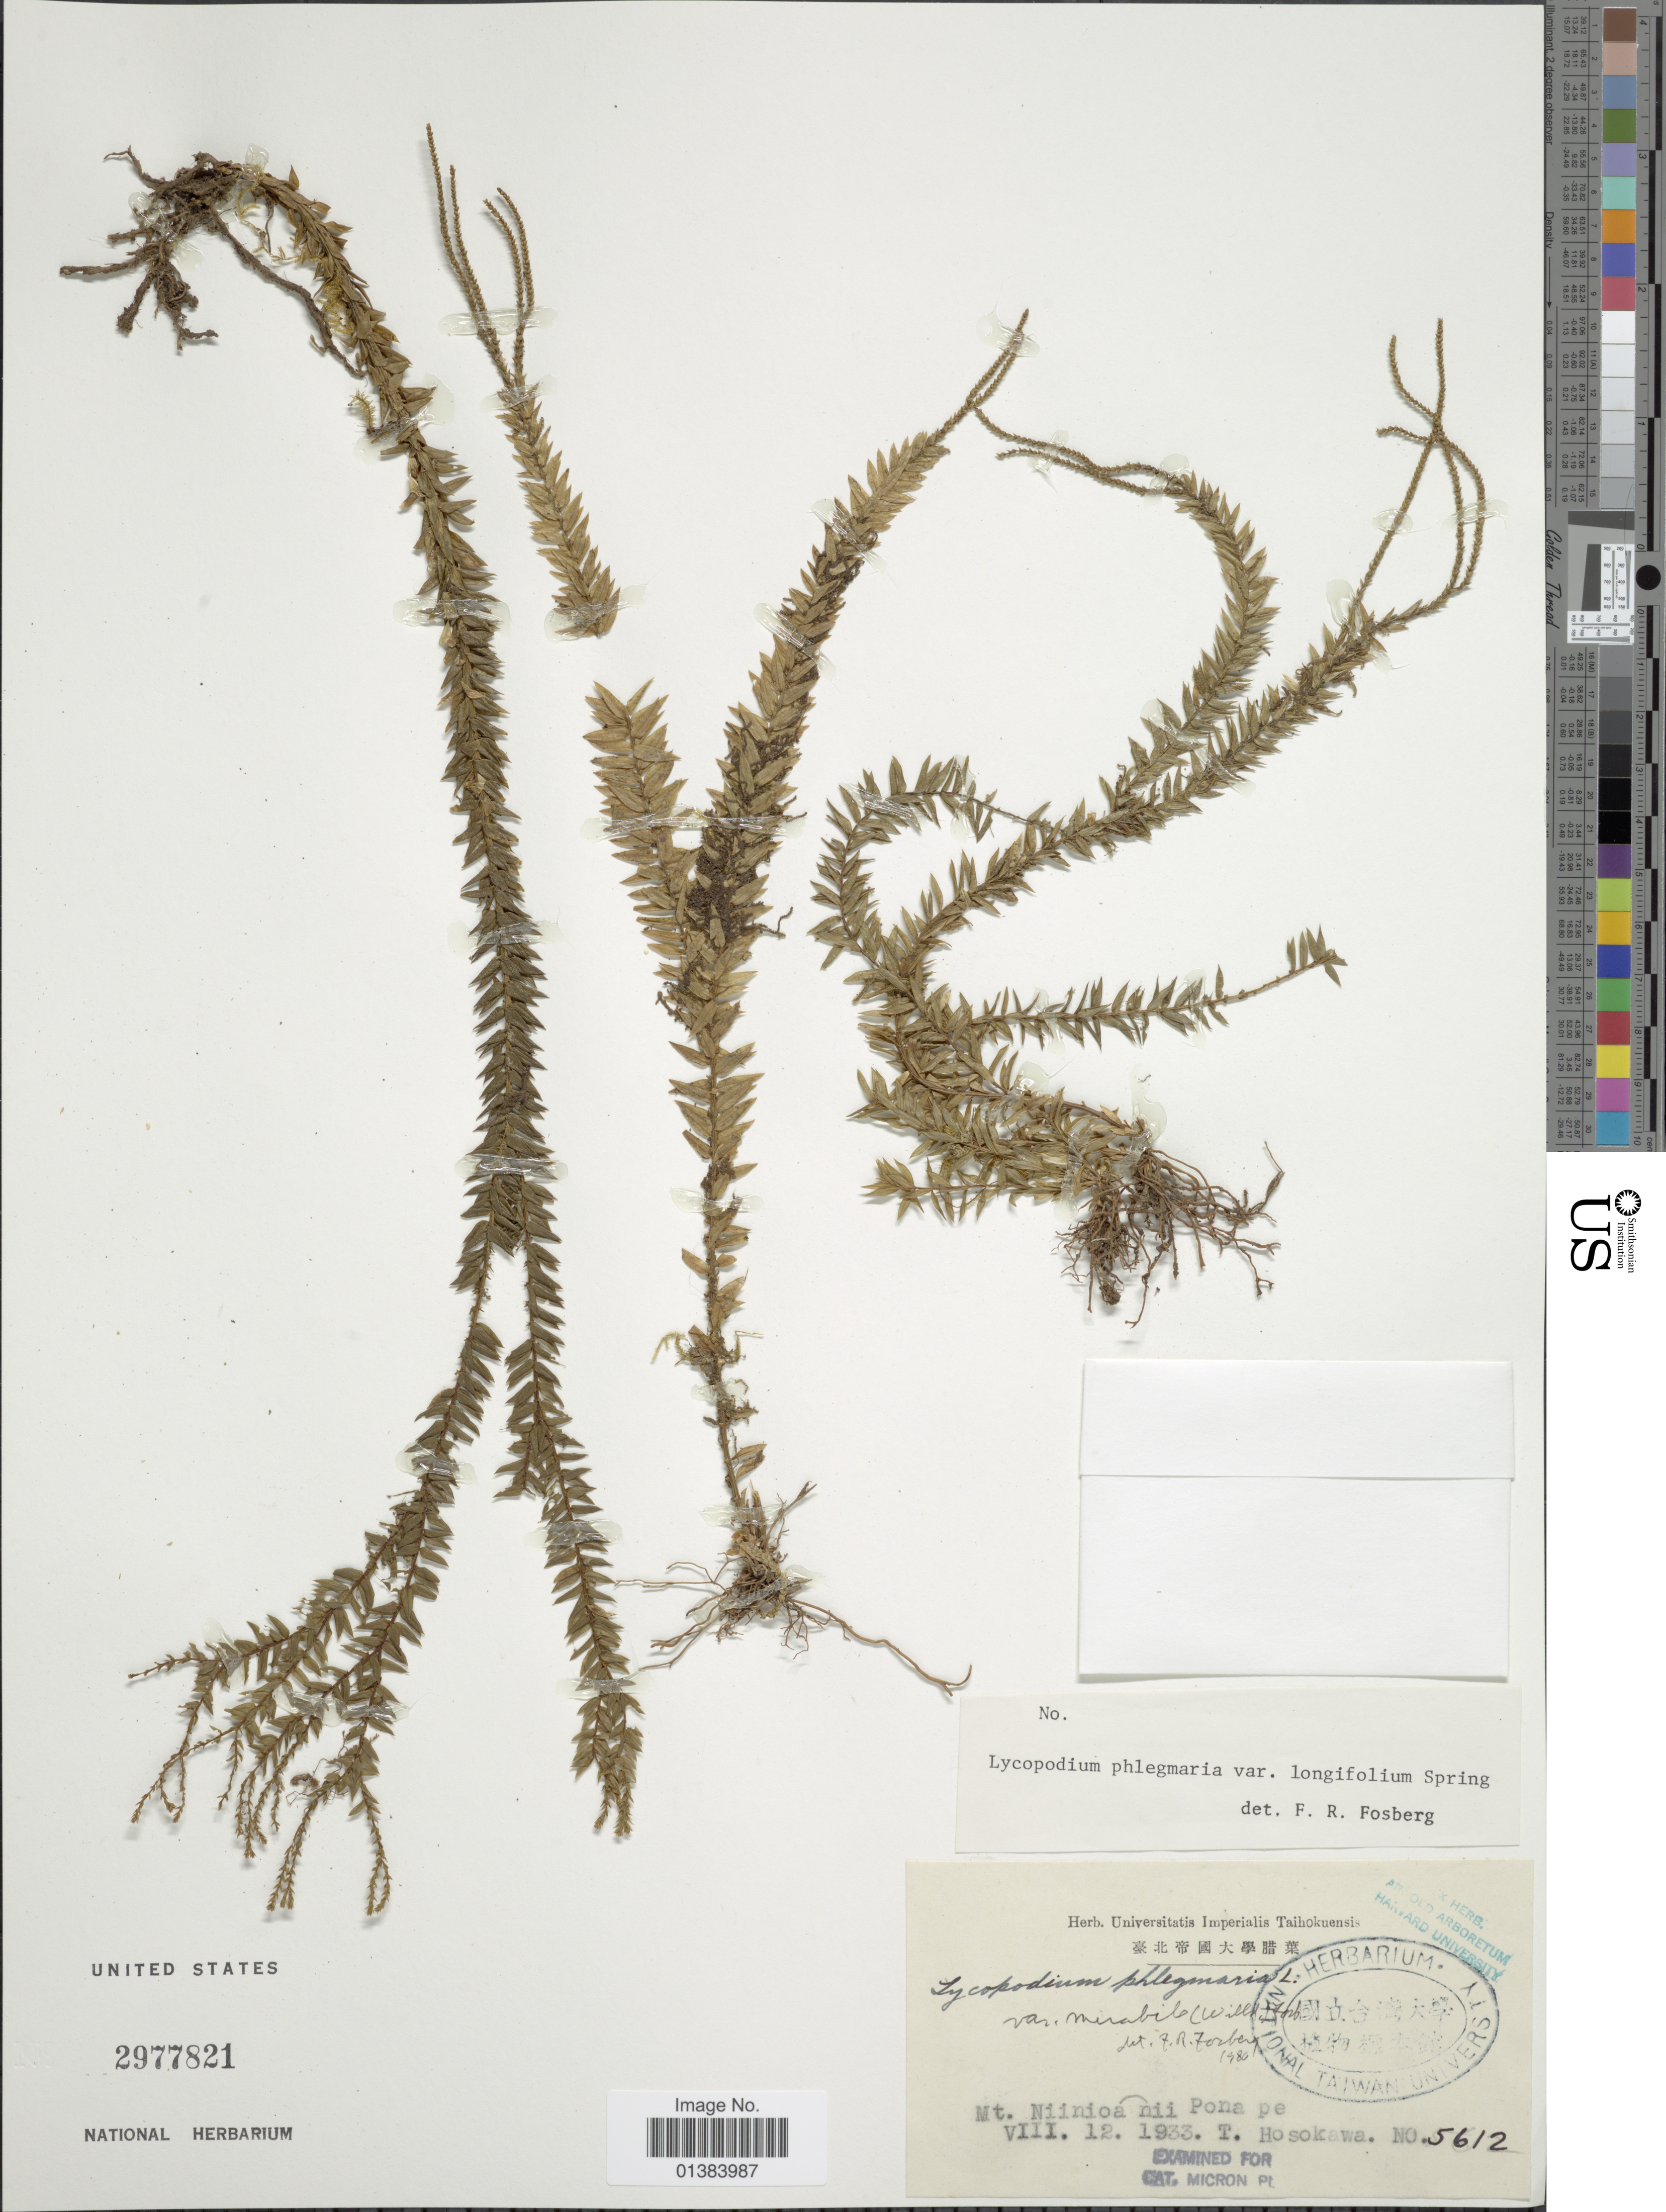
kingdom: Plantae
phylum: Tracheophyta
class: Lycopodiopsida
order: Lycopodiales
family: Lycopodiaceae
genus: Phlegmariurus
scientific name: Phlegmariurus mirabilis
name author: (Willd.) A. R. Field & Testo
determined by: Field, A. R.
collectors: T. Hosokawa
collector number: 5612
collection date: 1933-08-12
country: Micronesia, Federated States of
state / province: Pohnpei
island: Pohnpei [Ponape]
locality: Mt. Niinioanii Ponape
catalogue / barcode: US 2977821